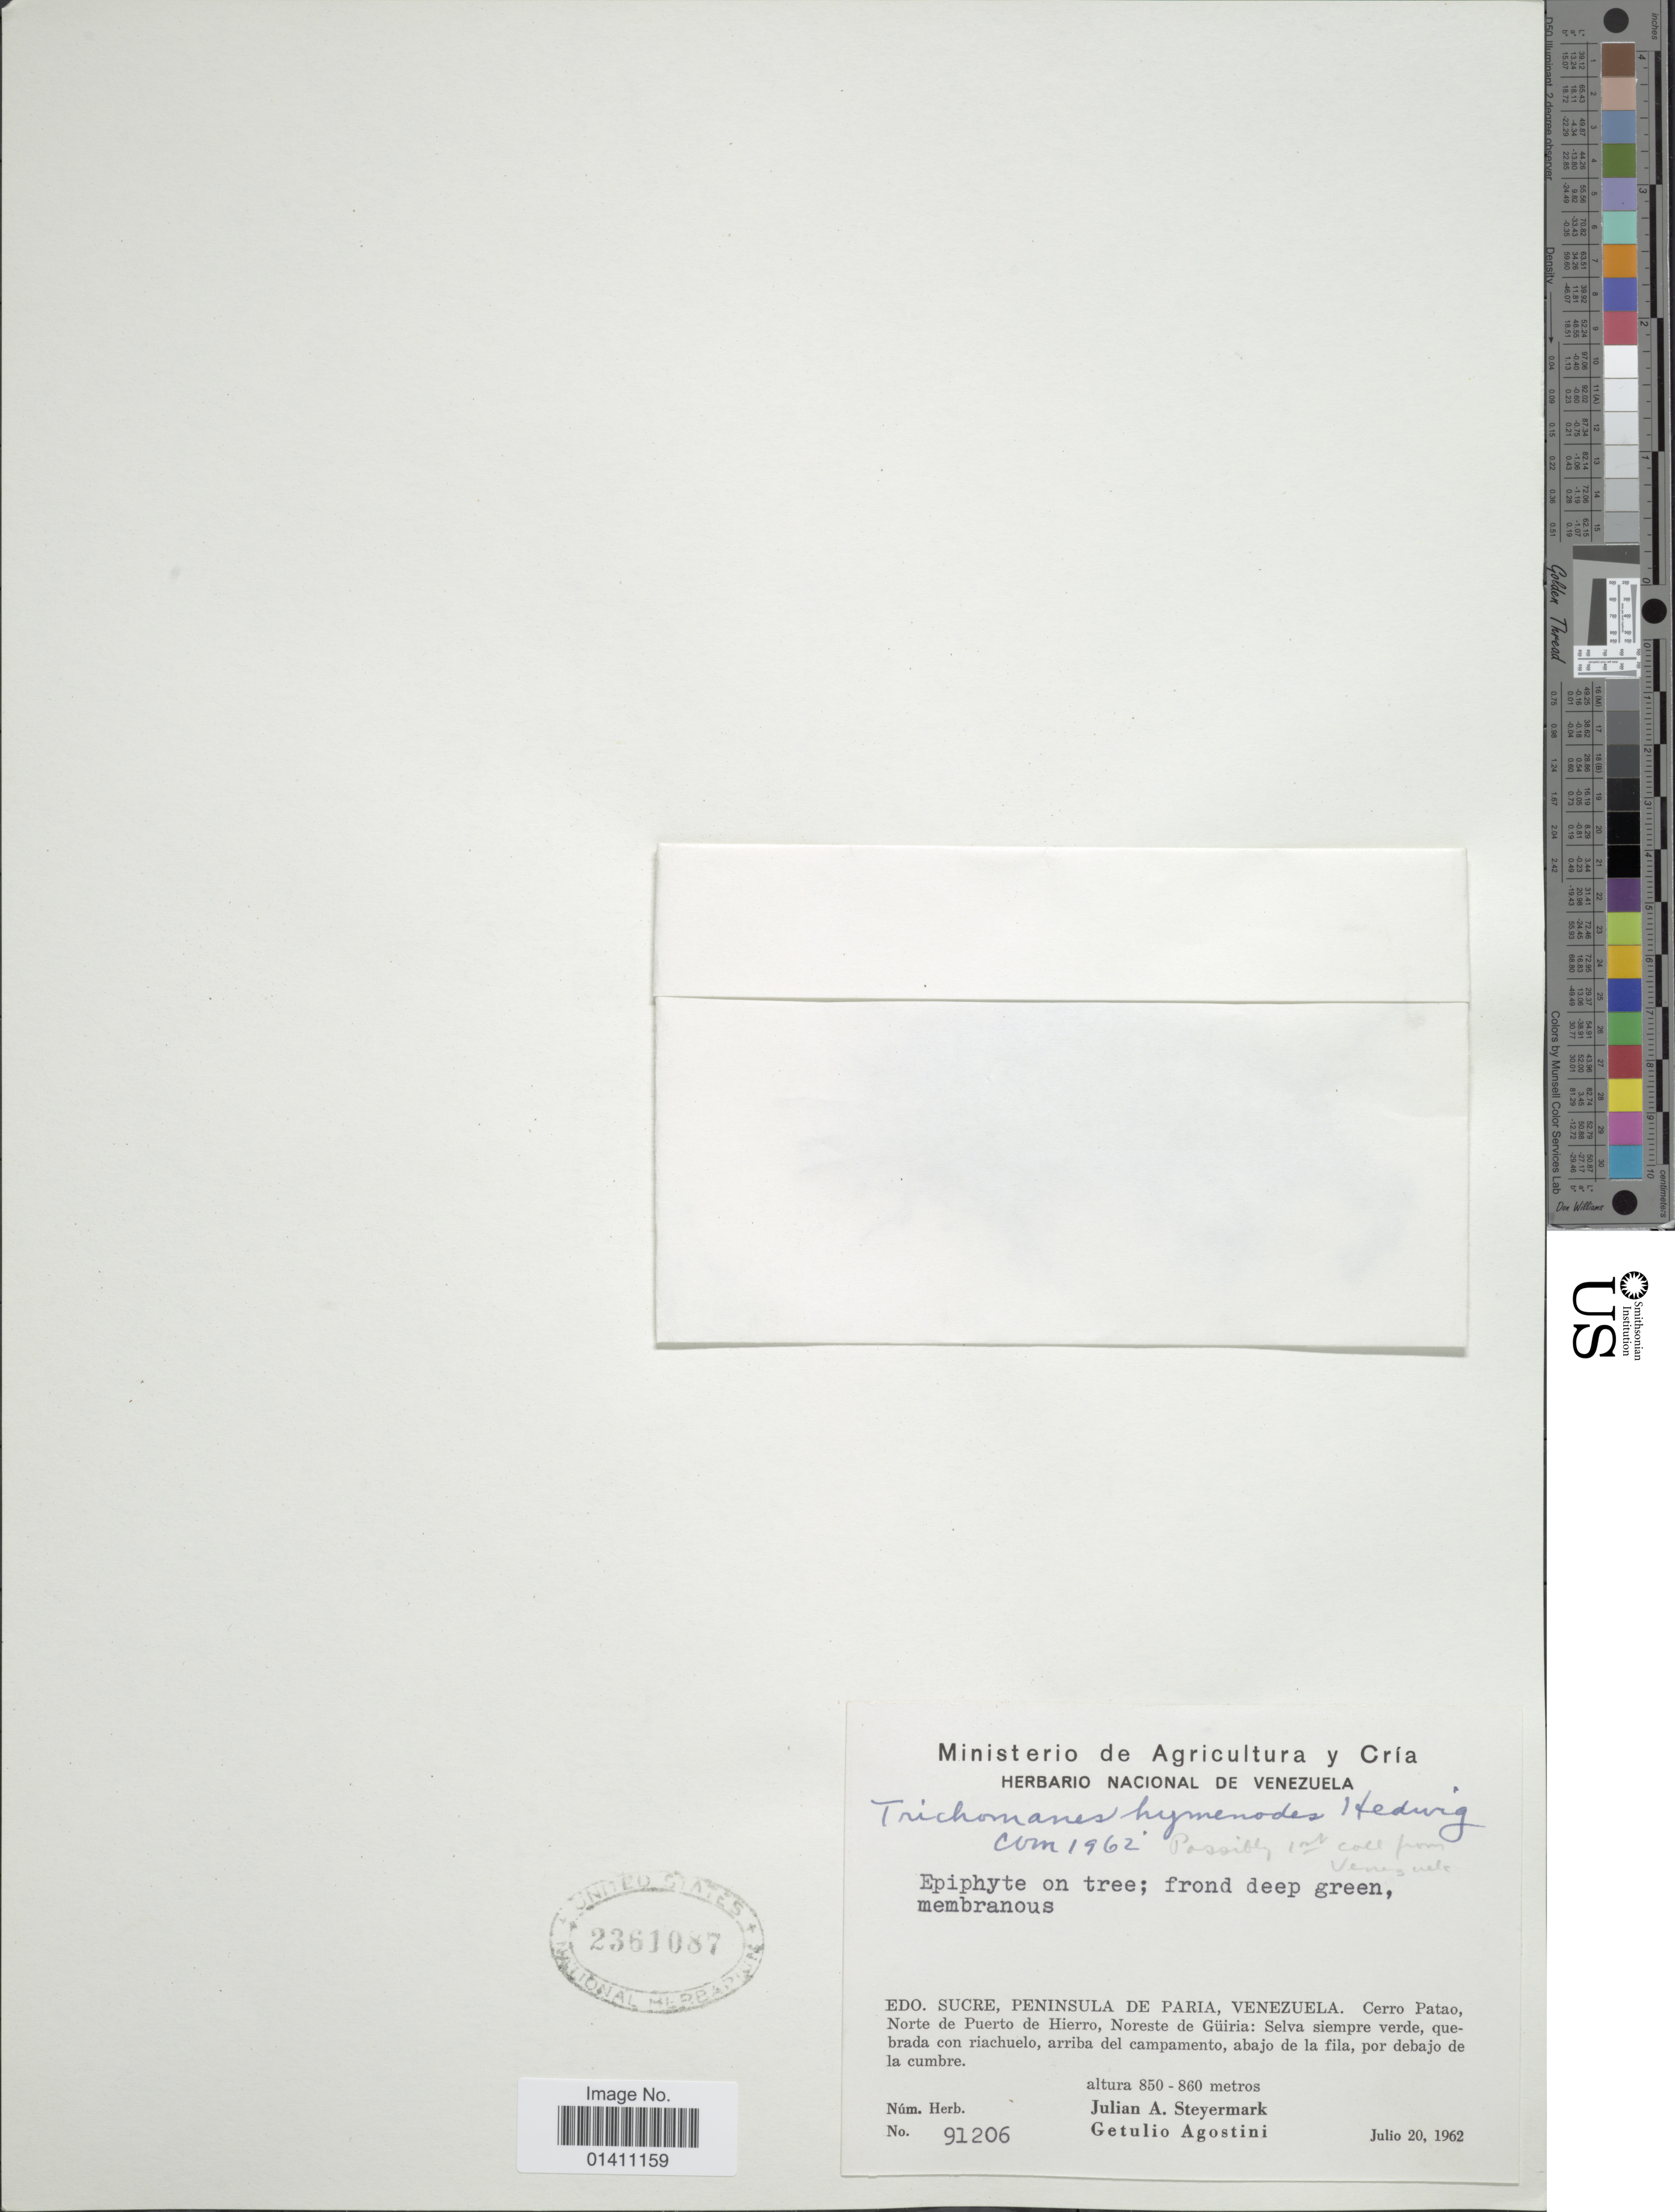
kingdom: Plantae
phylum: Tracheophyta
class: Polypodiopsida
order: Hymenophyllales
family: Hymenophyllaceae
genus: Didymoglossum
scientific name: Didymoglossum hymenoides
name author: (Hedw.) Copel.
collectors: J. Steyermark & G. Agostini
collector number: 91206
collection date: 1962-07-20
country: Venezuela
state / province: Sucre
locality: Edo. Sucre, Peninsula de Paria. Cerro Patao, Norte de Puerto de Hierro, Noreste de Guiria: Selva siempre verde, quebrada con riachuelo, arriba del campamento, abajo de la fila, por denajo de la cumbre.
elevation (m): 850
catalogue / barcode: US 2361087